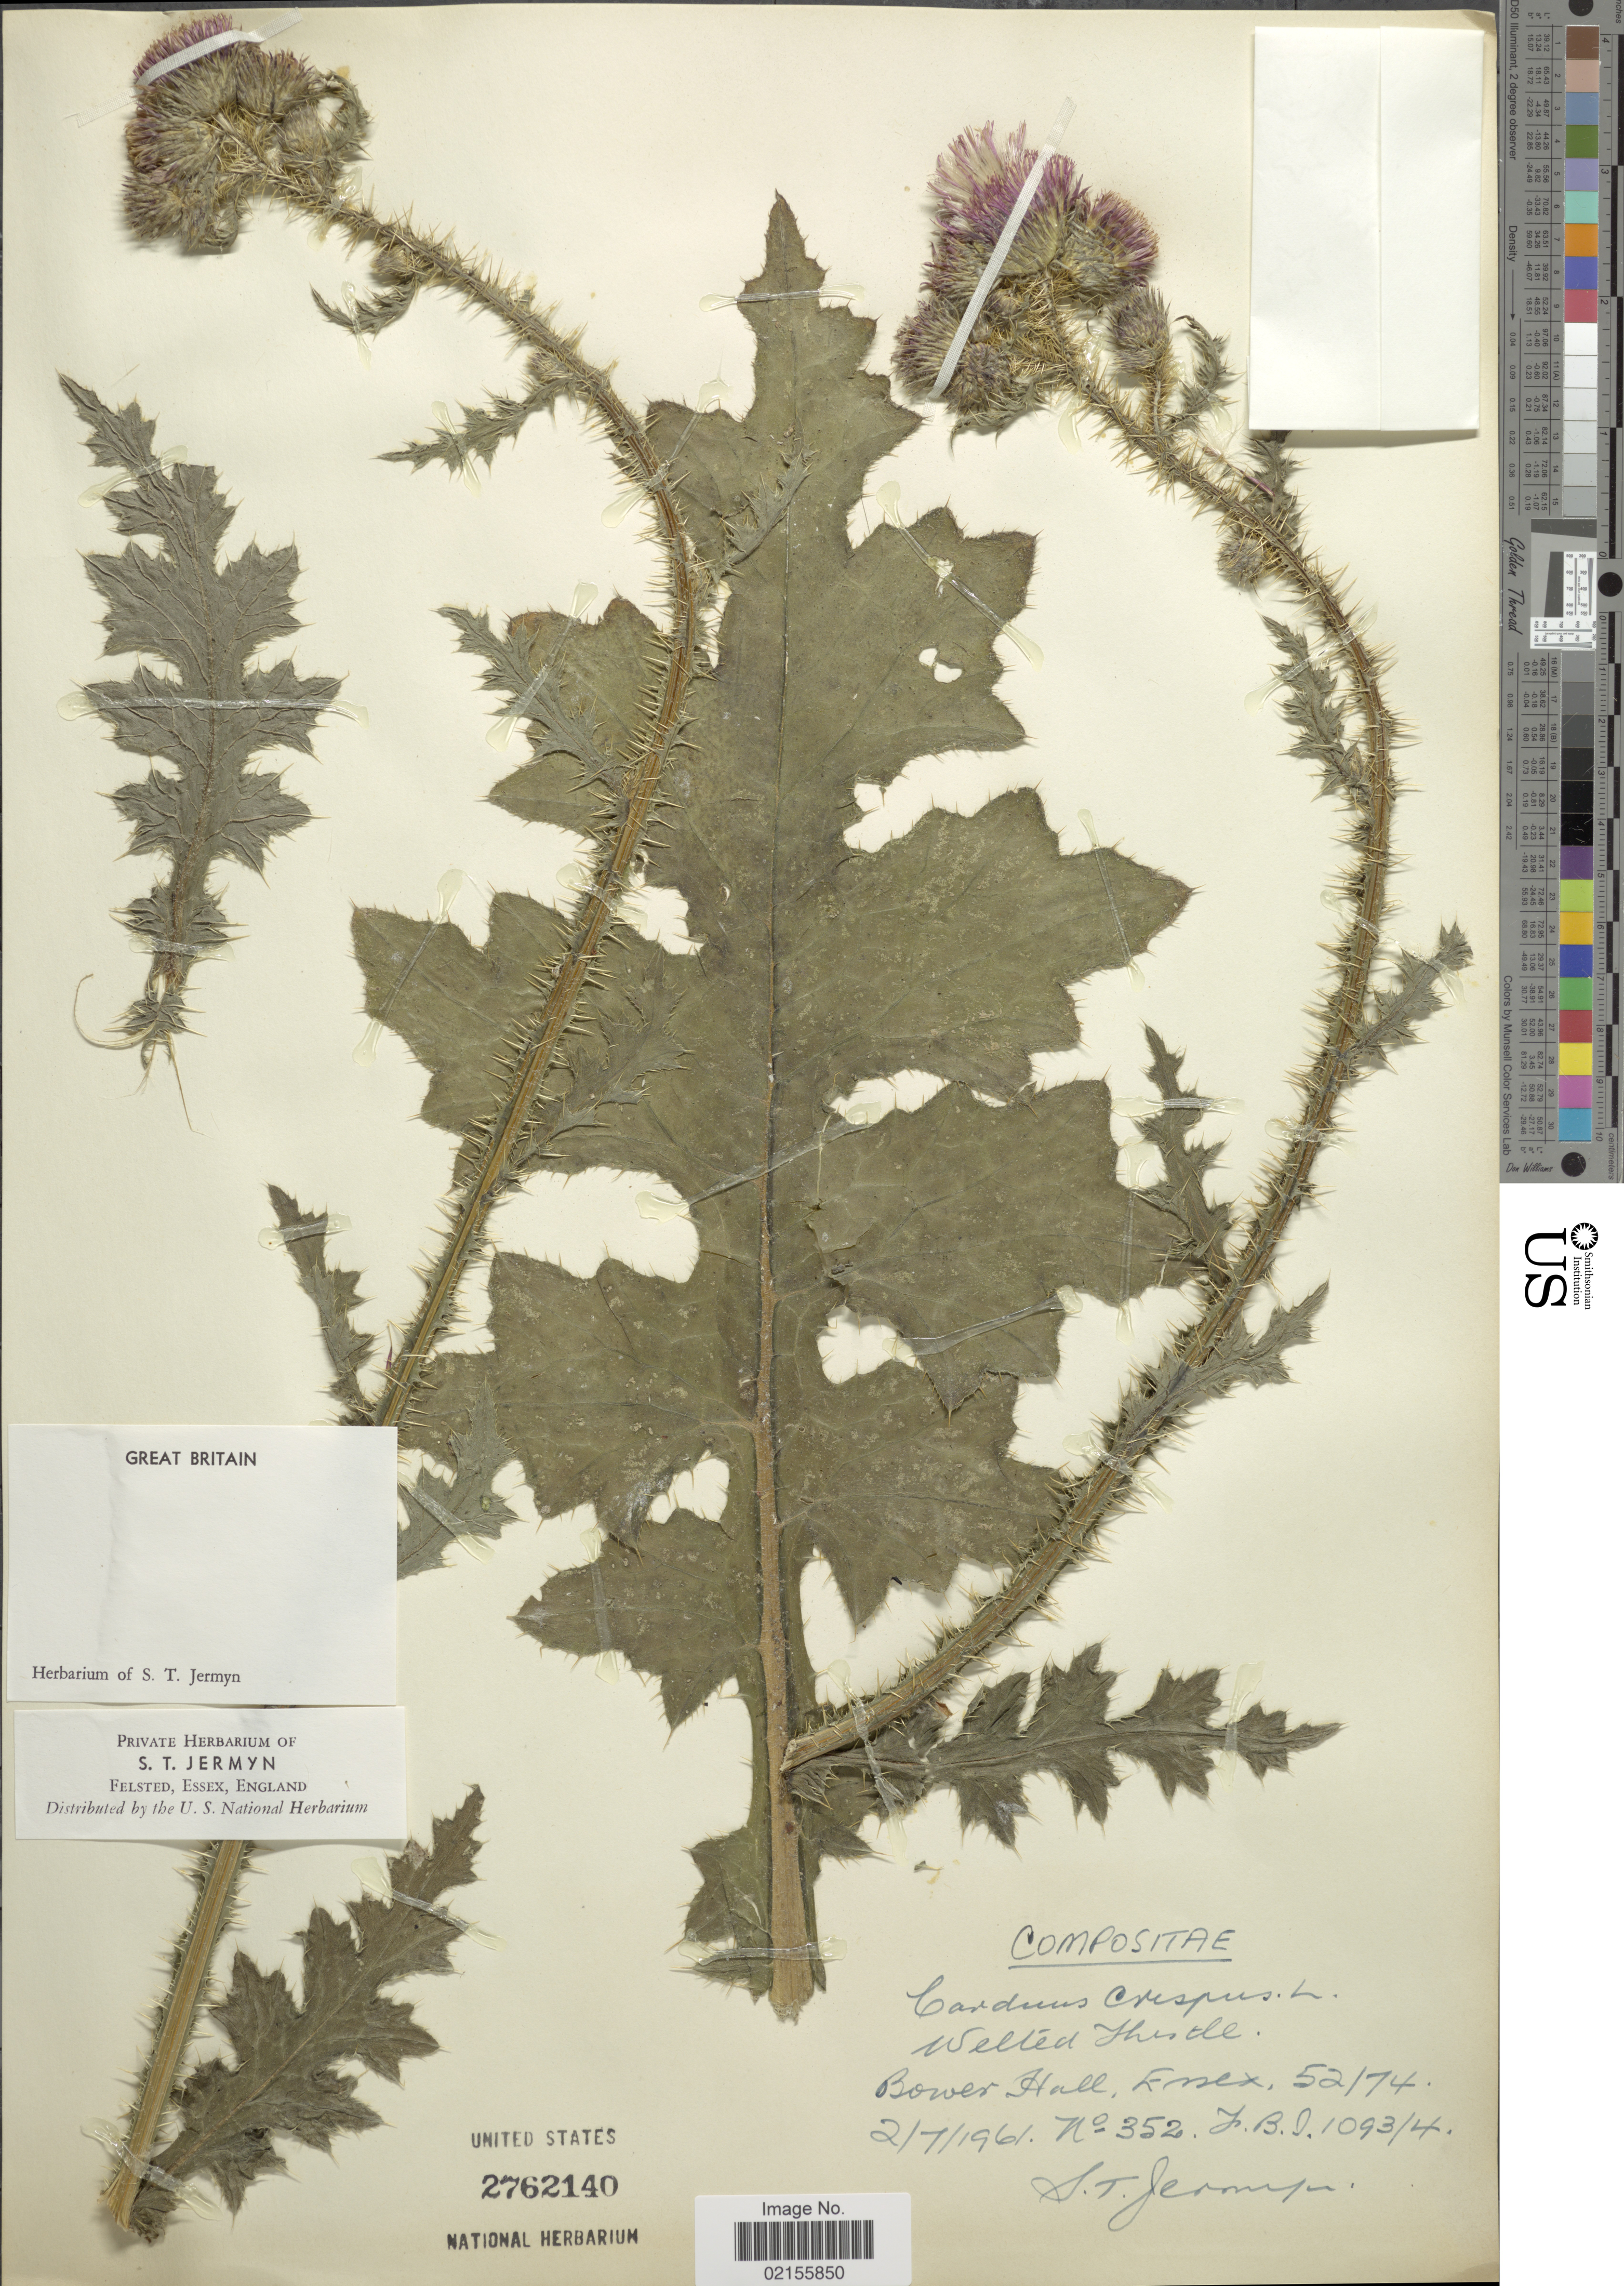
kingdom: Plantae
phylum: Tracheophyta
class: Magnoliopsida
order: Asterales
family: Asteraceae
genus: Carduus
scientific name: Carduus crispus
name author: L.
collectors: S. Jermyn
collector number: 352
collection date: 1961-07-02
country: United Kingdom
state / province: England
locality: Bower Hall, Essex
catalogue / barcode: US 2762140